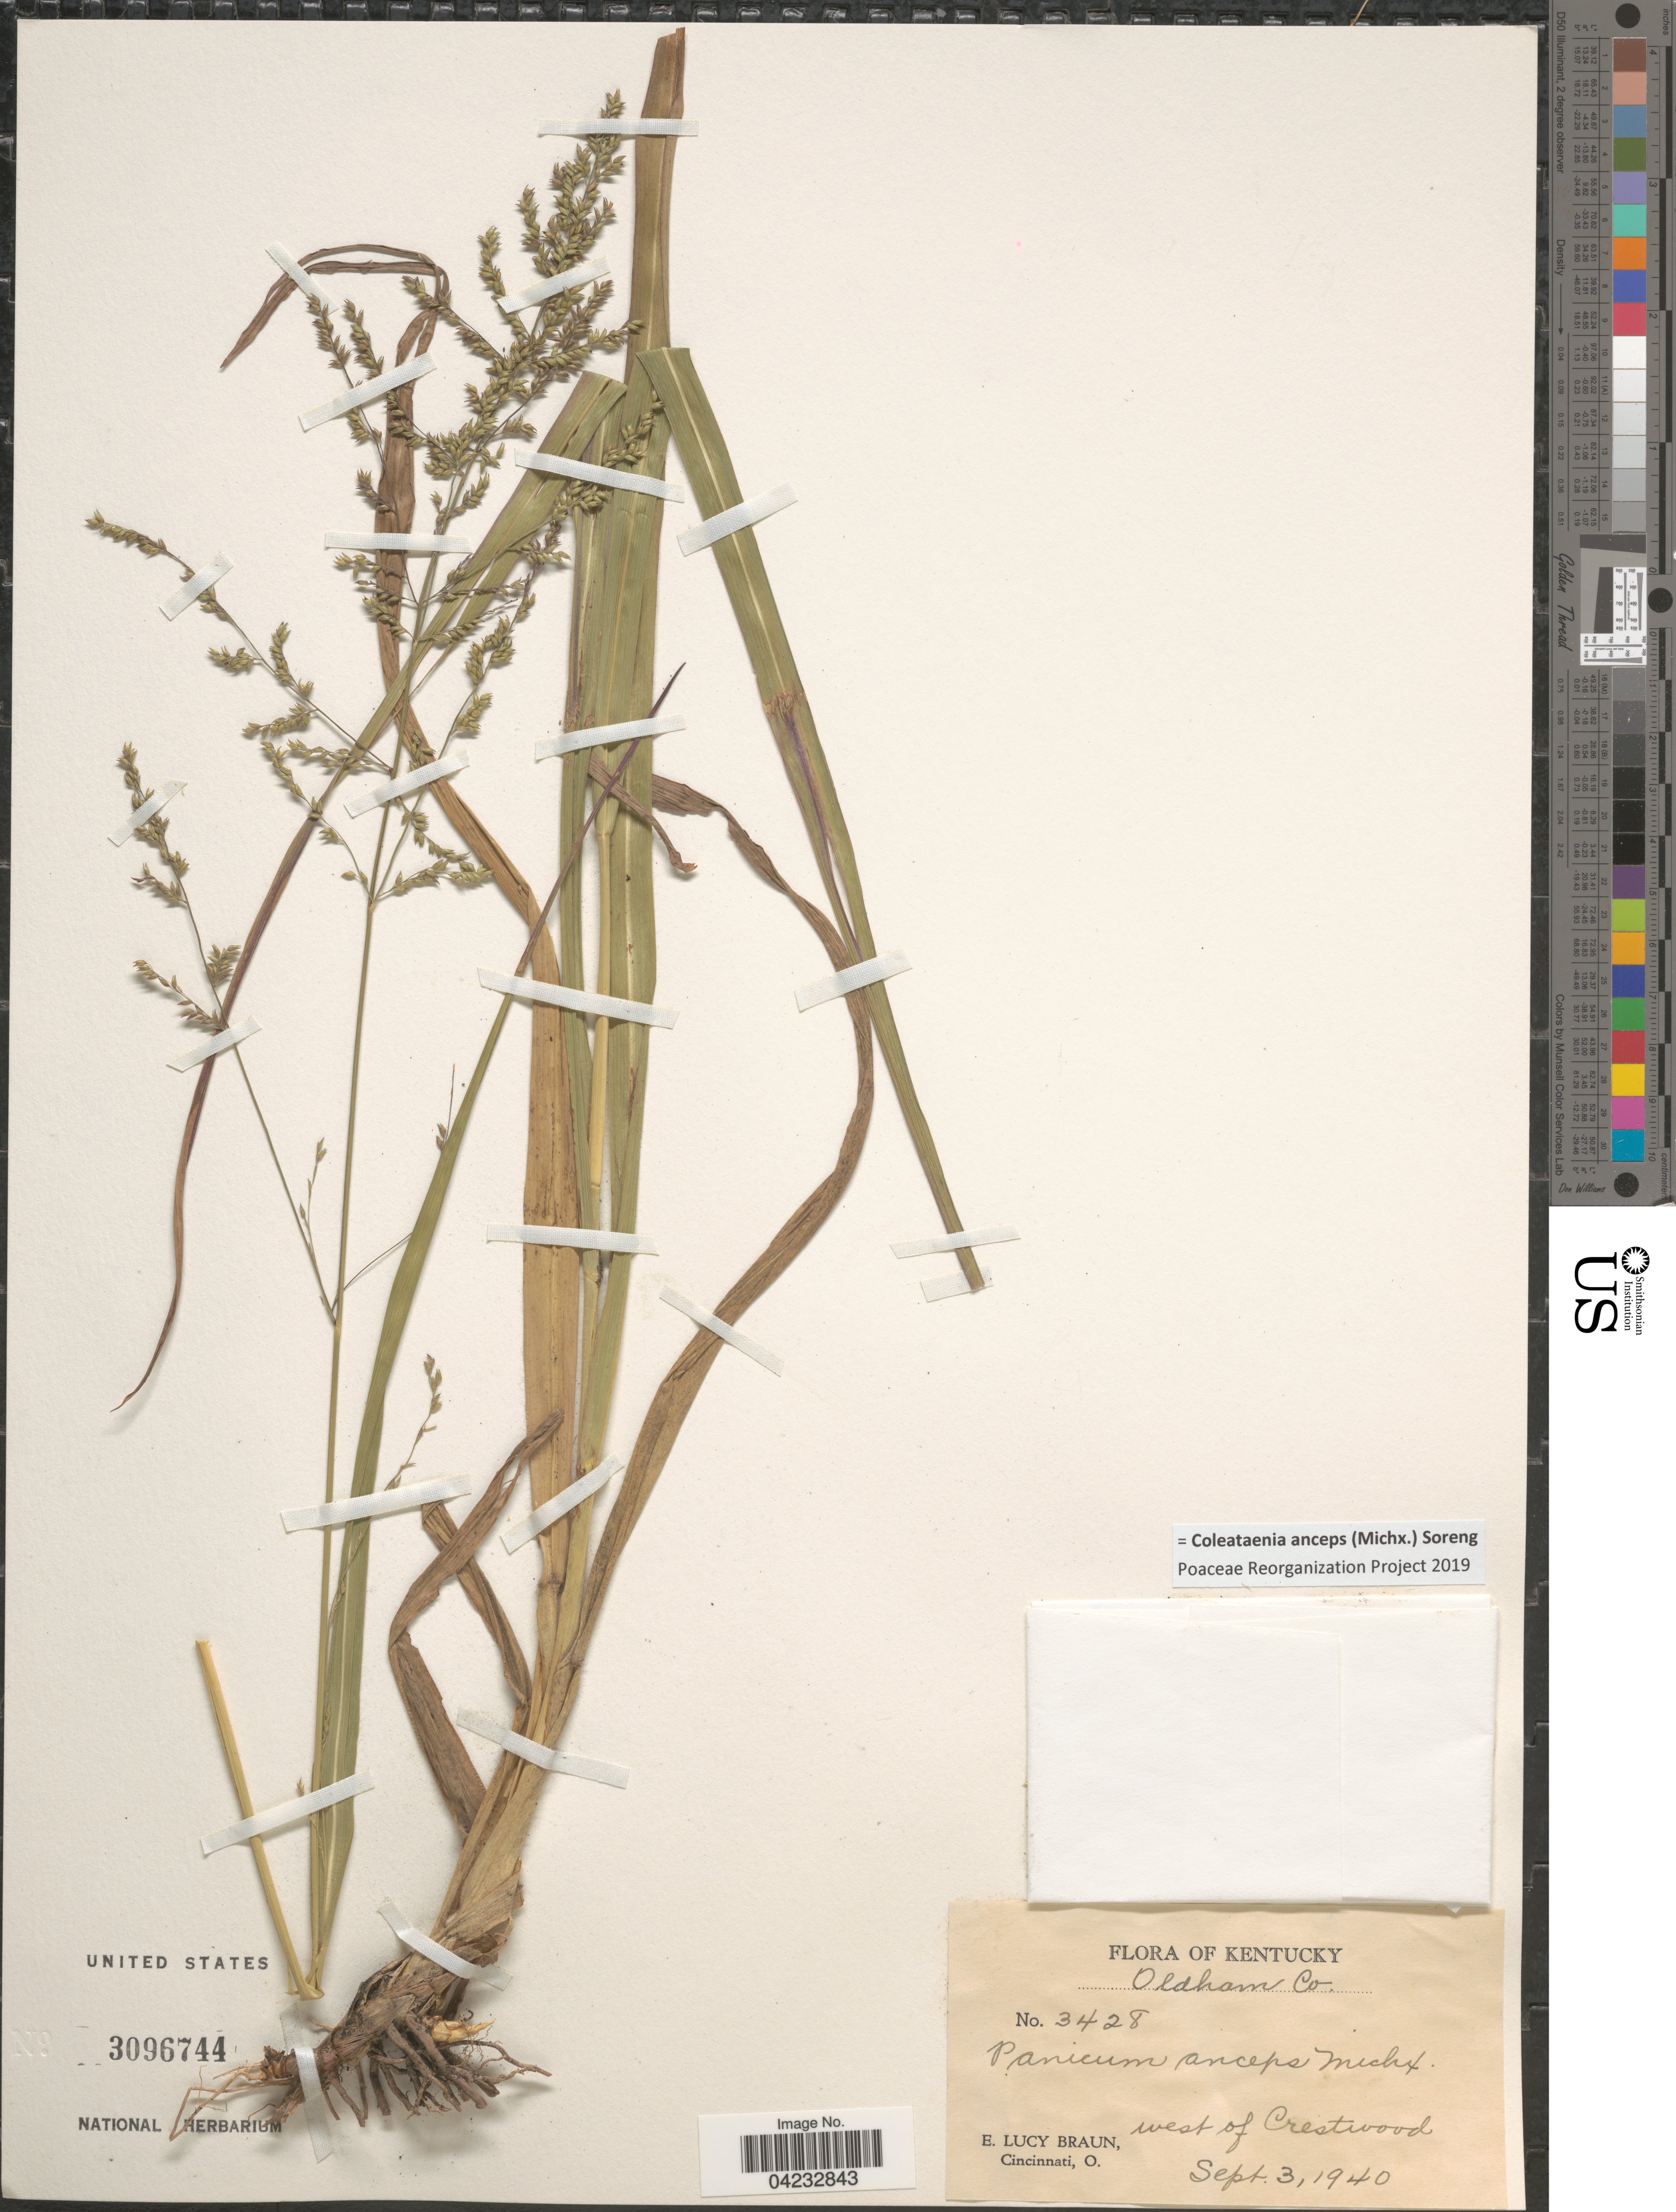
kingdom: Plantae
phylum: Tracheophyta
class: Liliopsida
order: Poales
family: Poaceae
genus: Coleataenia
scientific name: Coleataenia anceps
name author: (Michx.) Soreng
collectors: E. L. Braun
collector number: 3428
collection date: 1940-09-03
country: United States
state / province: Kentucky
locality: Oldham Co. West of Crestwood.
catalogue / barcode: US 3096744